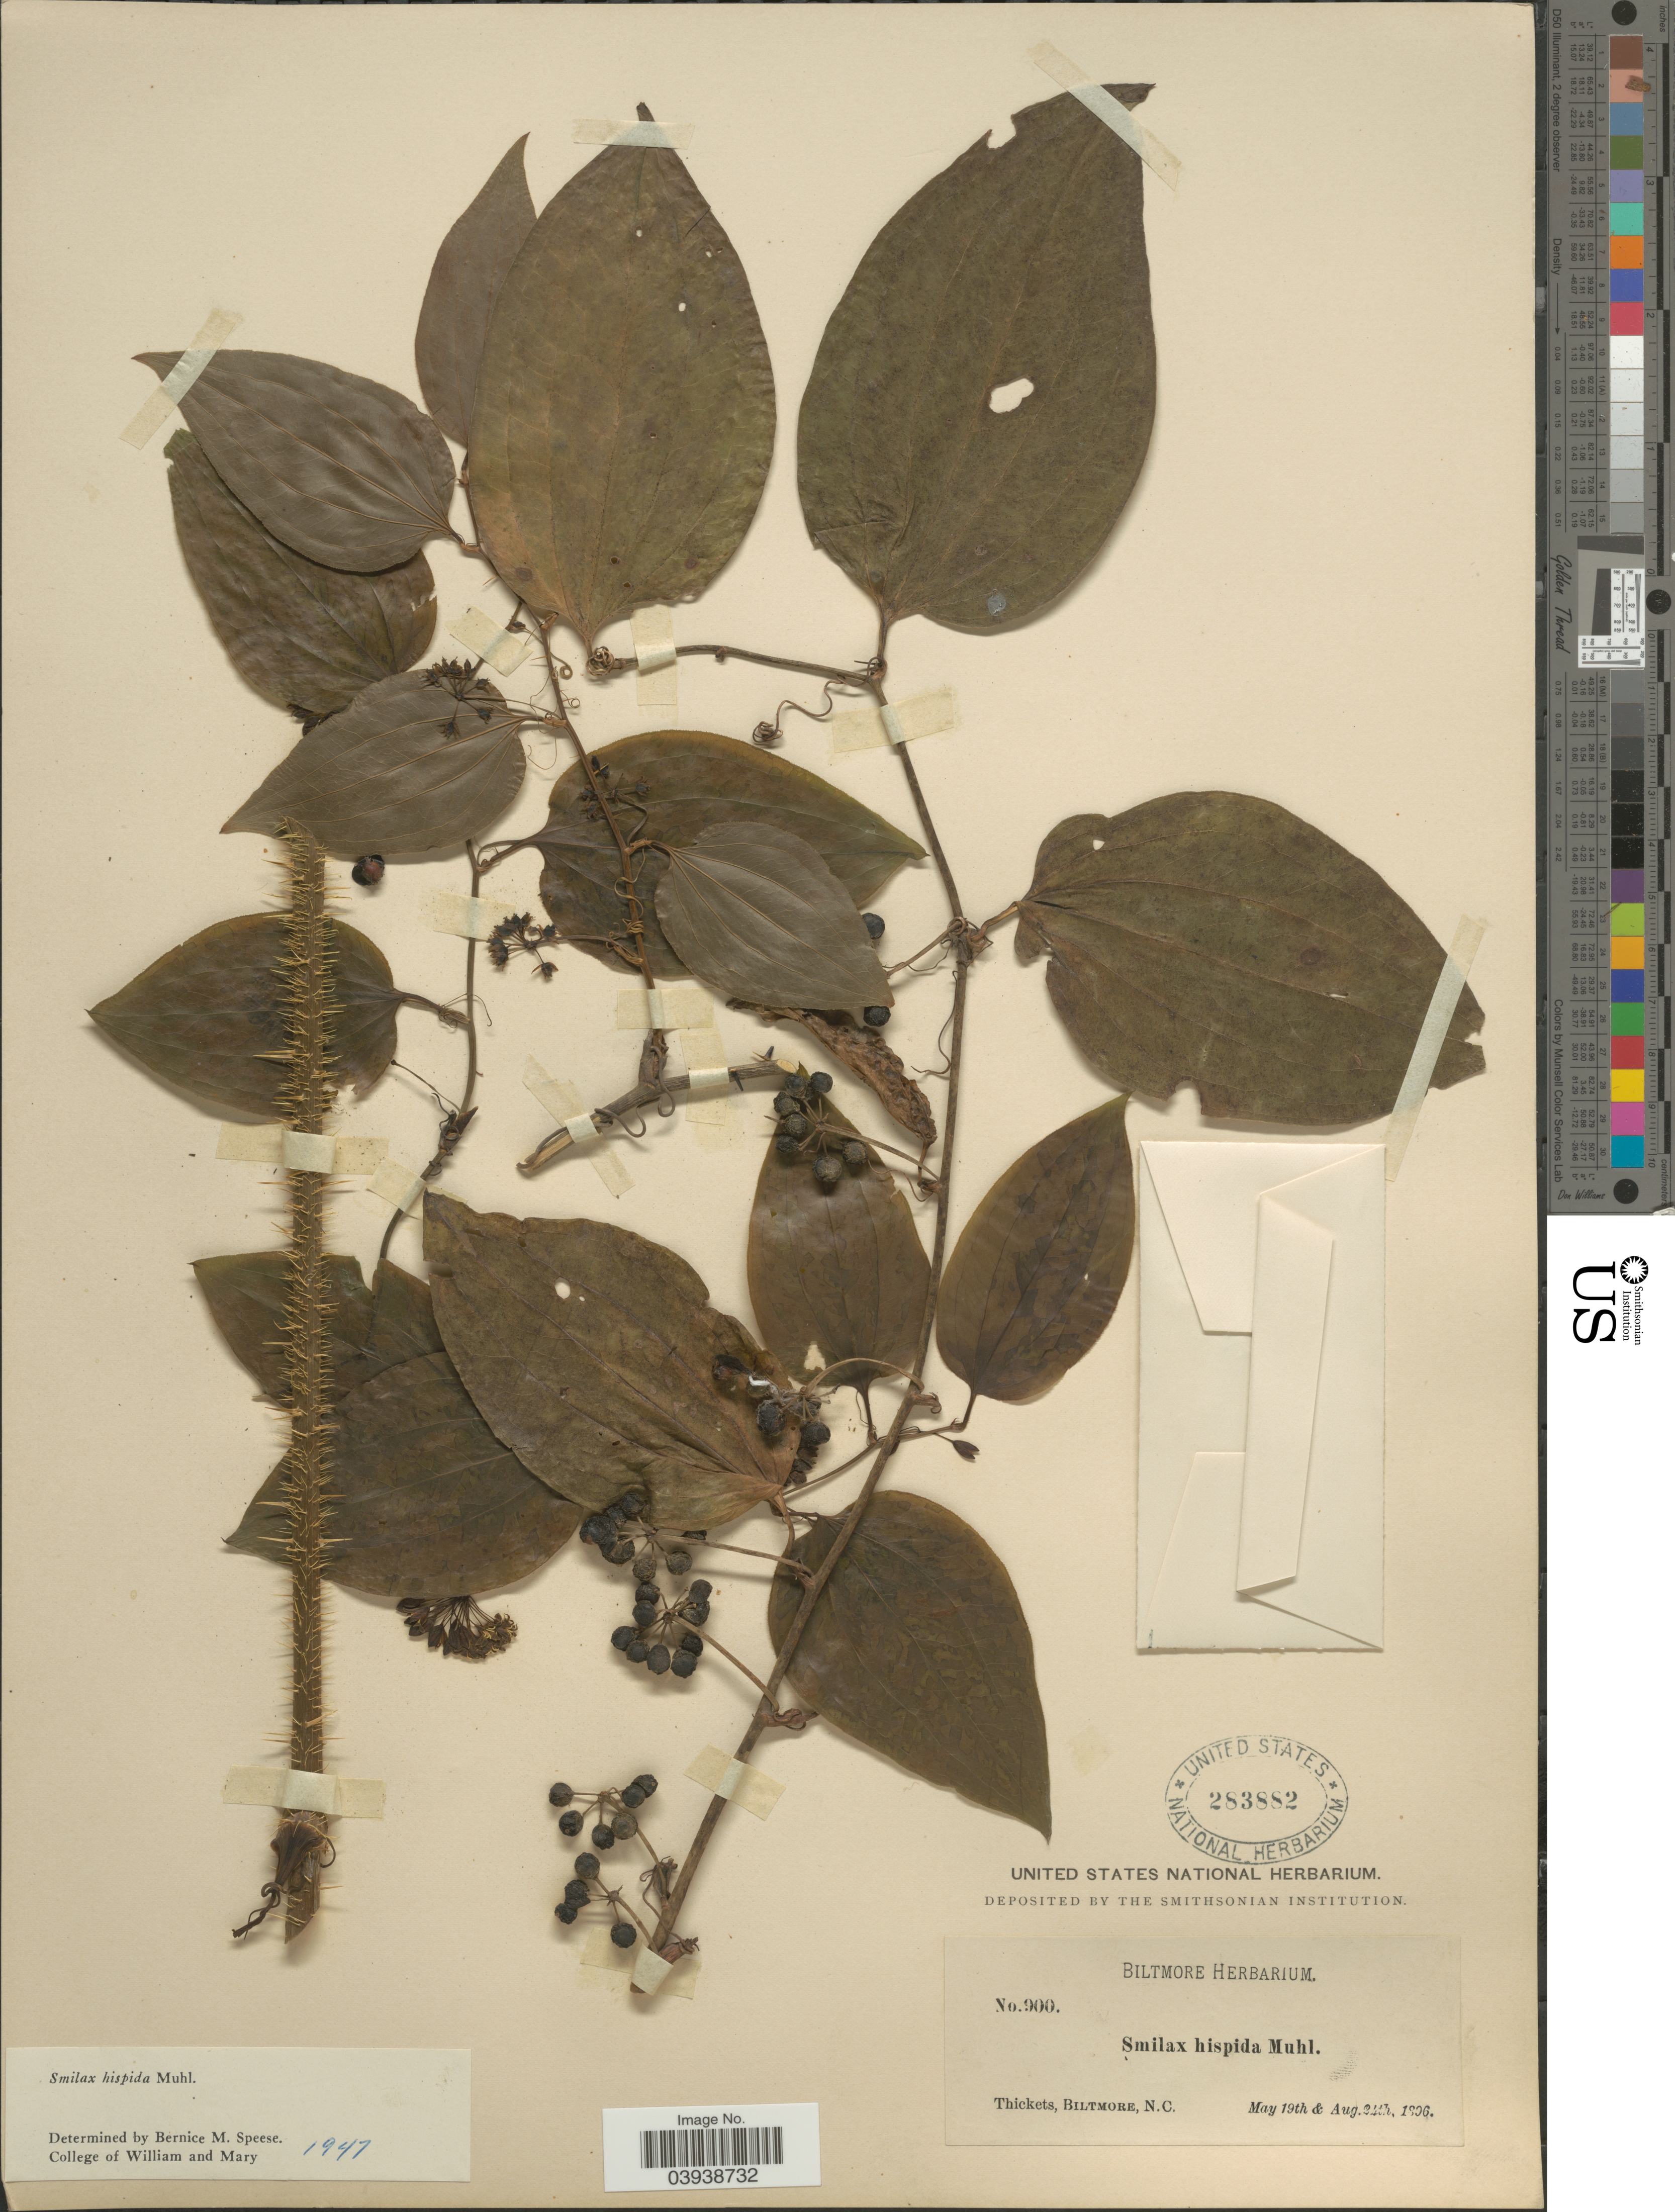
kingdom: Plantae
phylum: Tracheophyta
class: Liliopsida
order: Liliales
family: Smilacaceae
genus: Smilax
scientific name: Smilax hispida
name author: Raf.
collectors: ex herb. Biltmore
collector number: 900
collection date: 1896-05-19/1896-08-24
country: United States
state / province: North Carolina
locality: Biltmore.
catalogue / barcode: US 283882